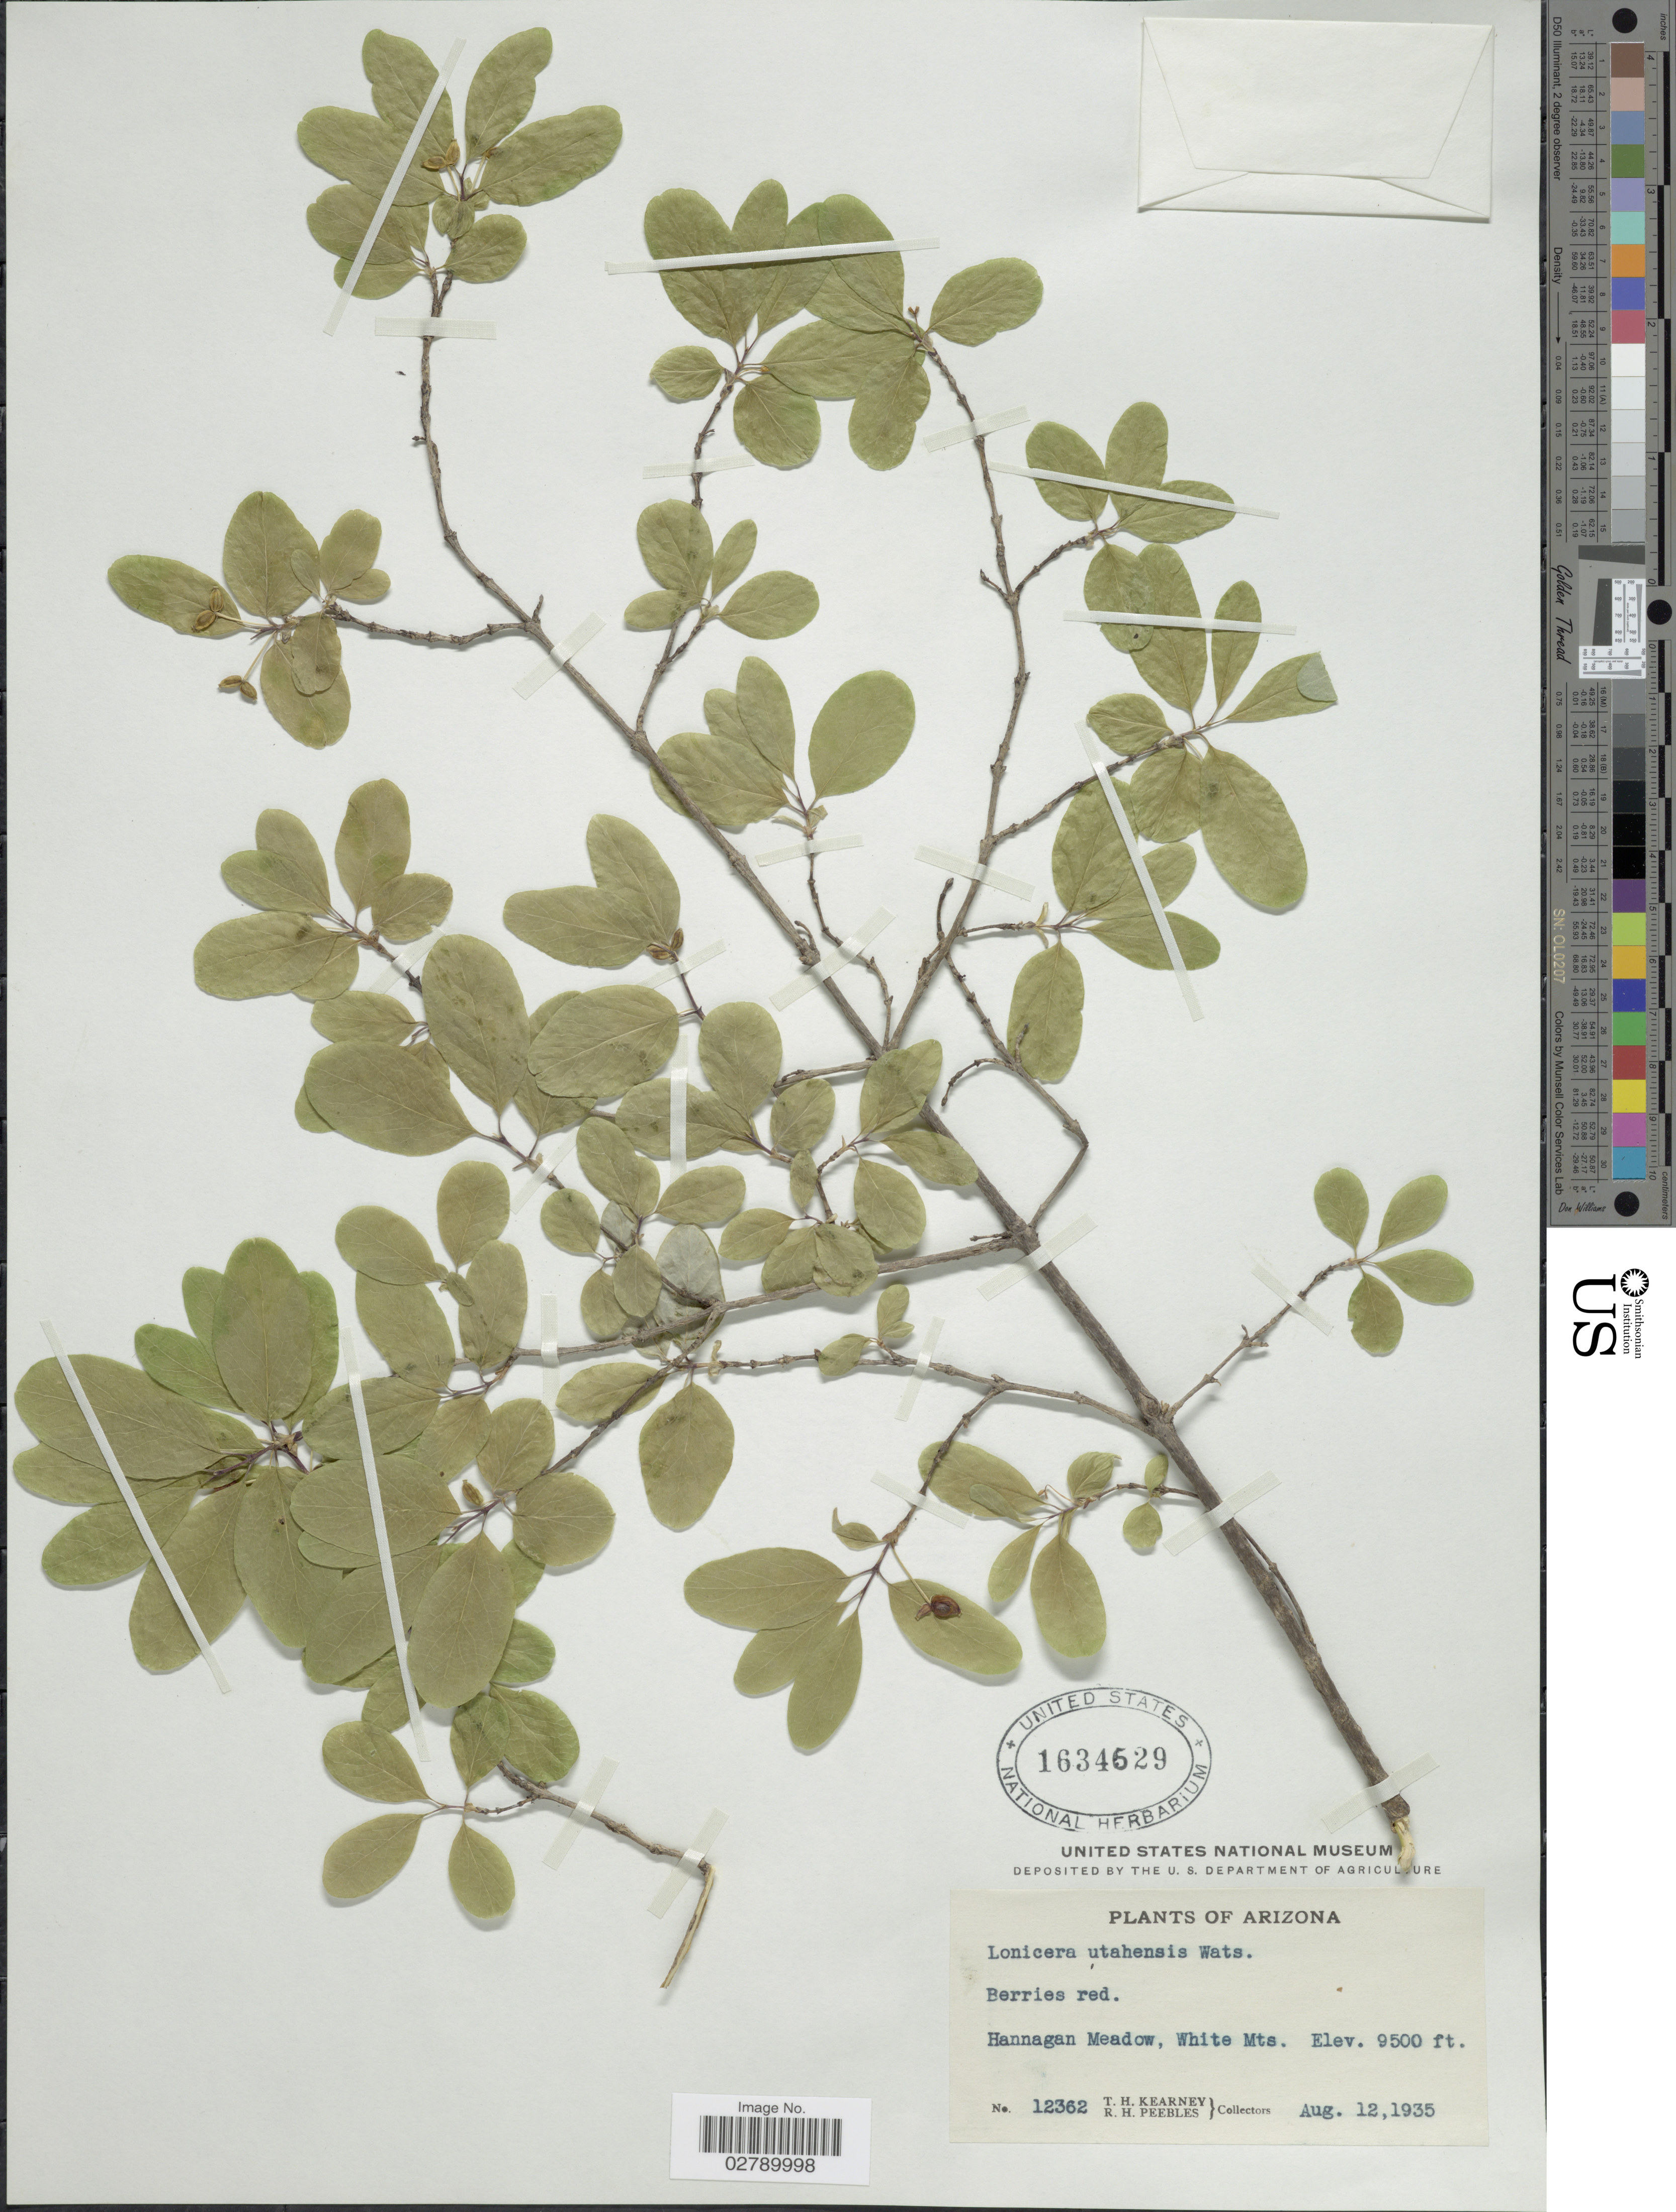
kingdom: Plantae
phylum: Tracheophyta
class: Magnoliopsida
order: Dipsacales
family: Caprifoliaceae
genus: Lonicera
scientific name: Lonicera utahensis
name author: S. Watson in C. King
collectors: T. H. Kearney & R. H. Peebles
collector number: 12362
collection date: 1935-08-12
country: United States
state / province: Arizona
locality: Hannagan Meadow, White Mts.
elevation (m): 2896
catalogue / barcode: US 1634629